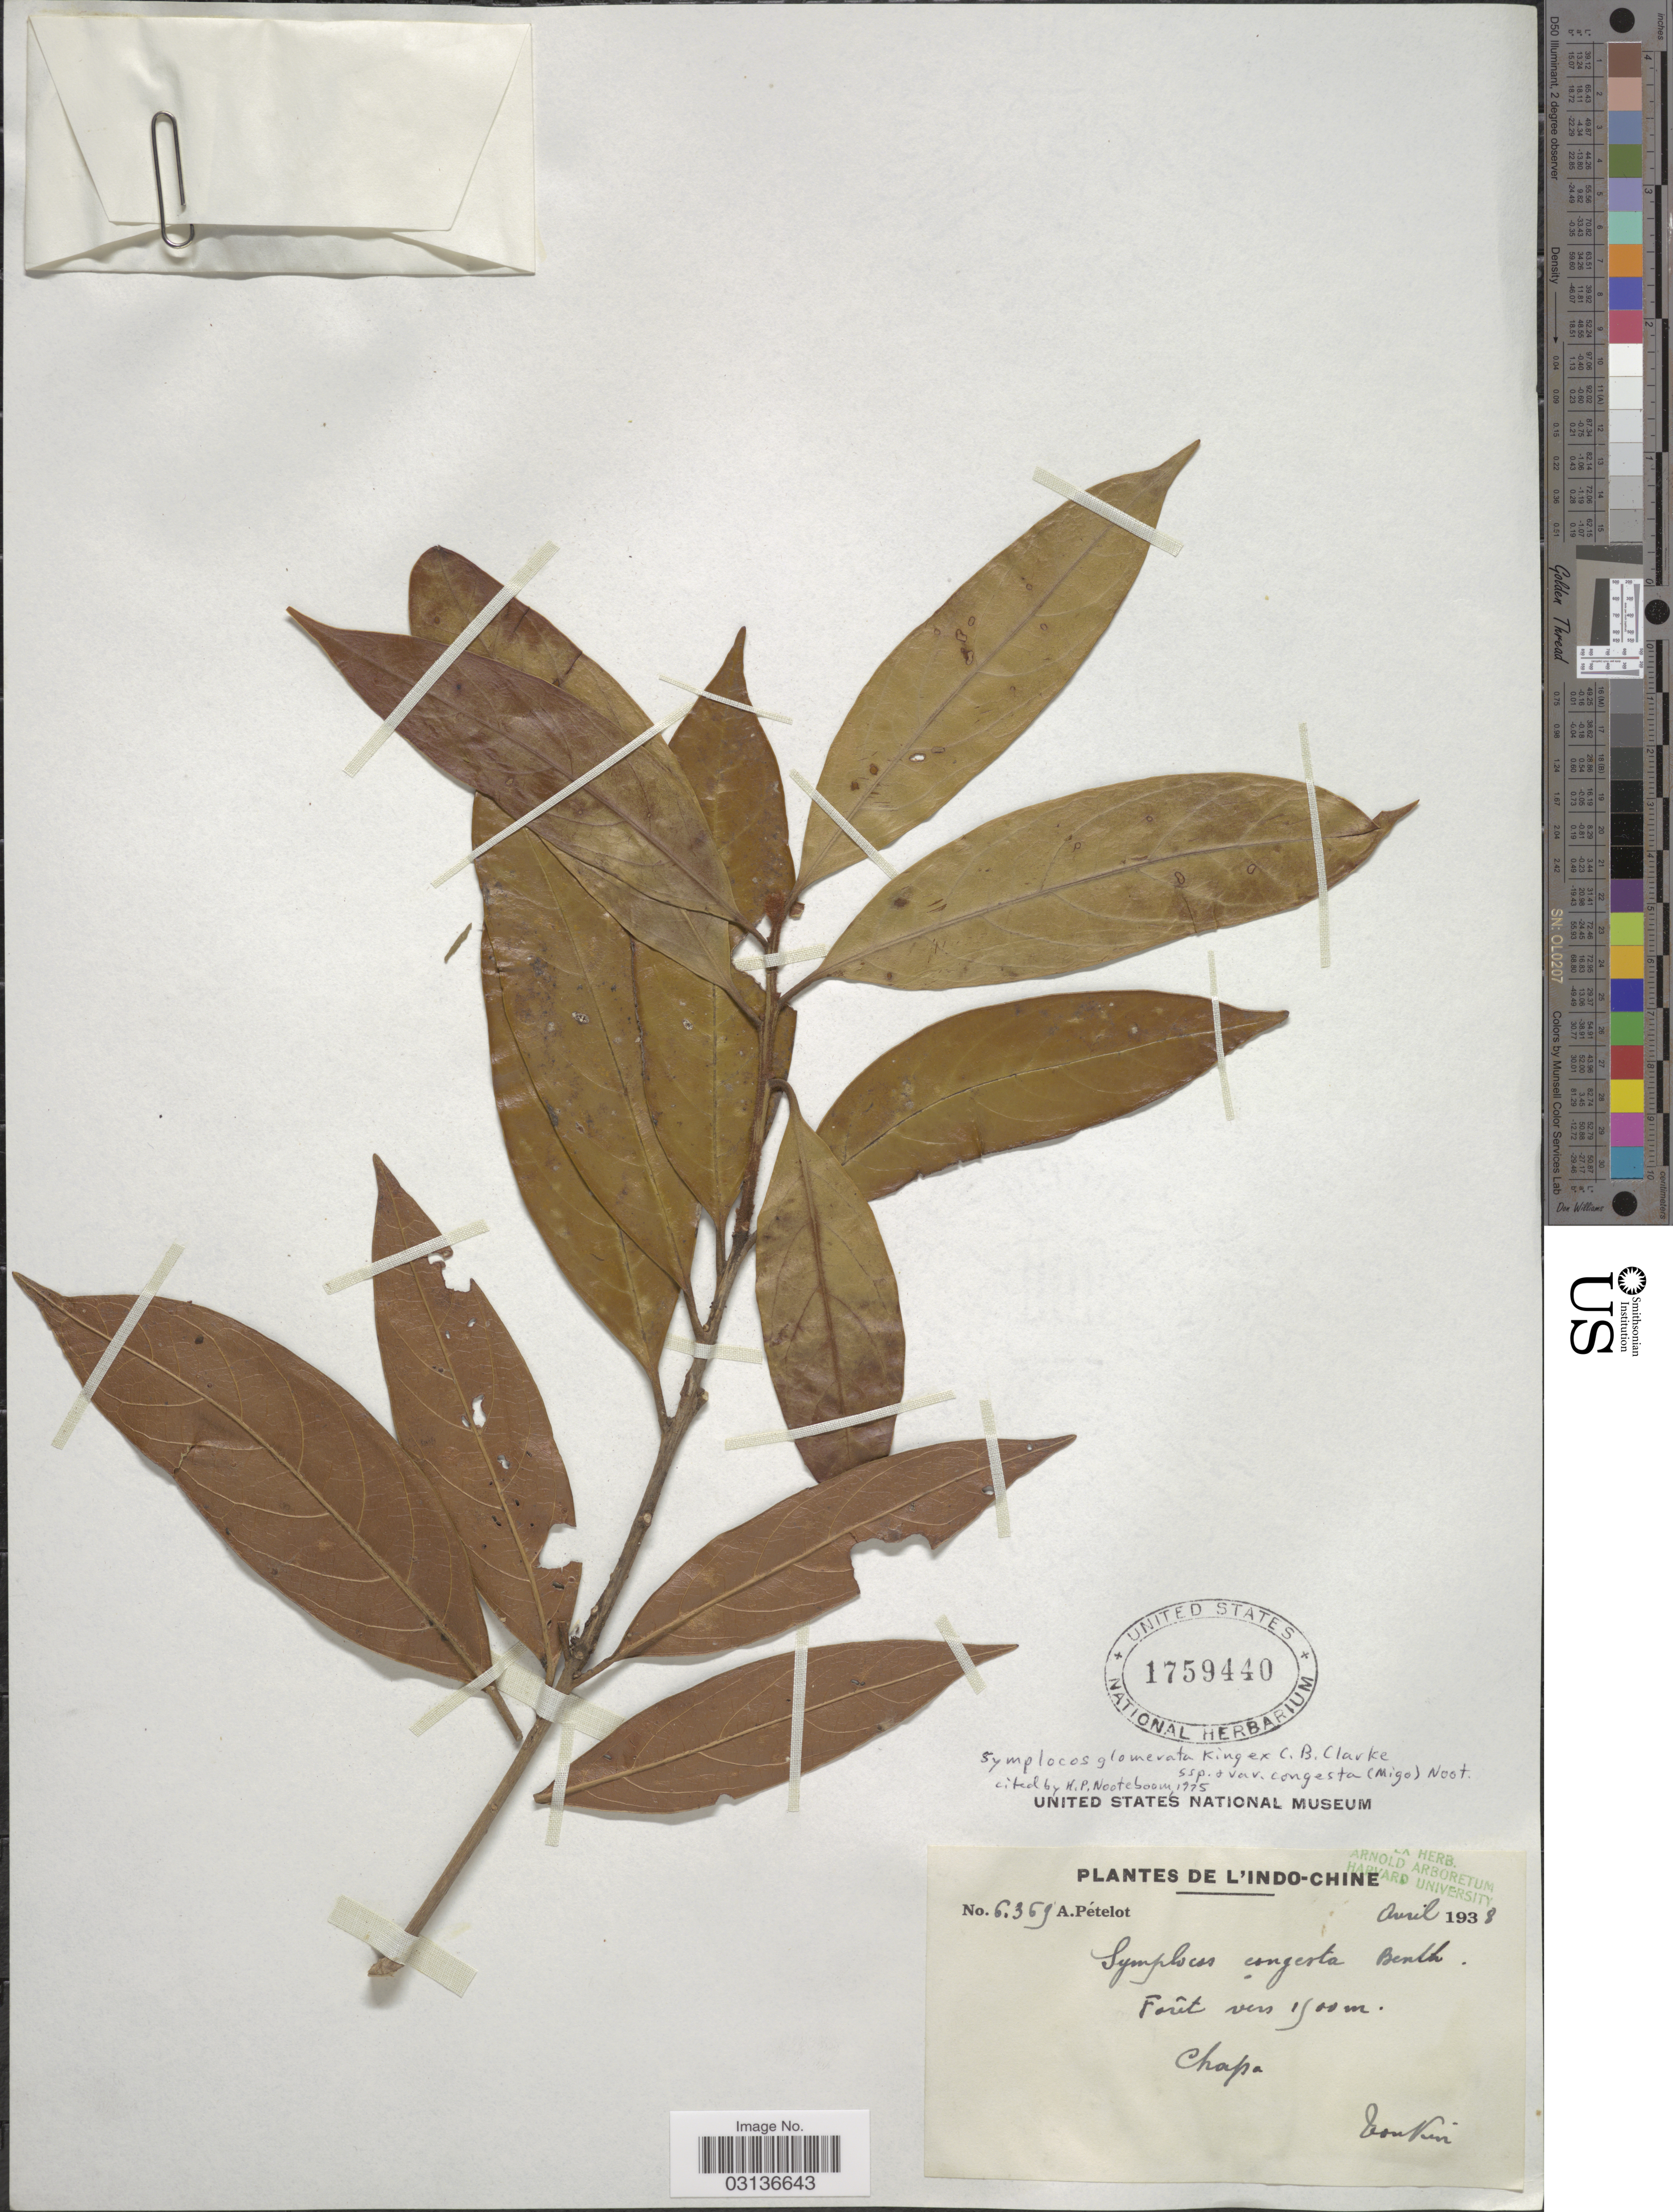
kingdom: Plantae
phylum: Tracheophyta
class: Magnoliopsida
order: Ericales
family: Symplocaceae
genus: Symplocos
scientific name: Symplocos glomerata subsp. congesta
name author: (Benth.) Noot.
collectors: A. Petelot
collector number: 6369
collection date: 1938-04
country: Vietnam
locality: Indo-Chine. Chapa.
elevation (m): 1500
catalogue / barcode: US 1759440